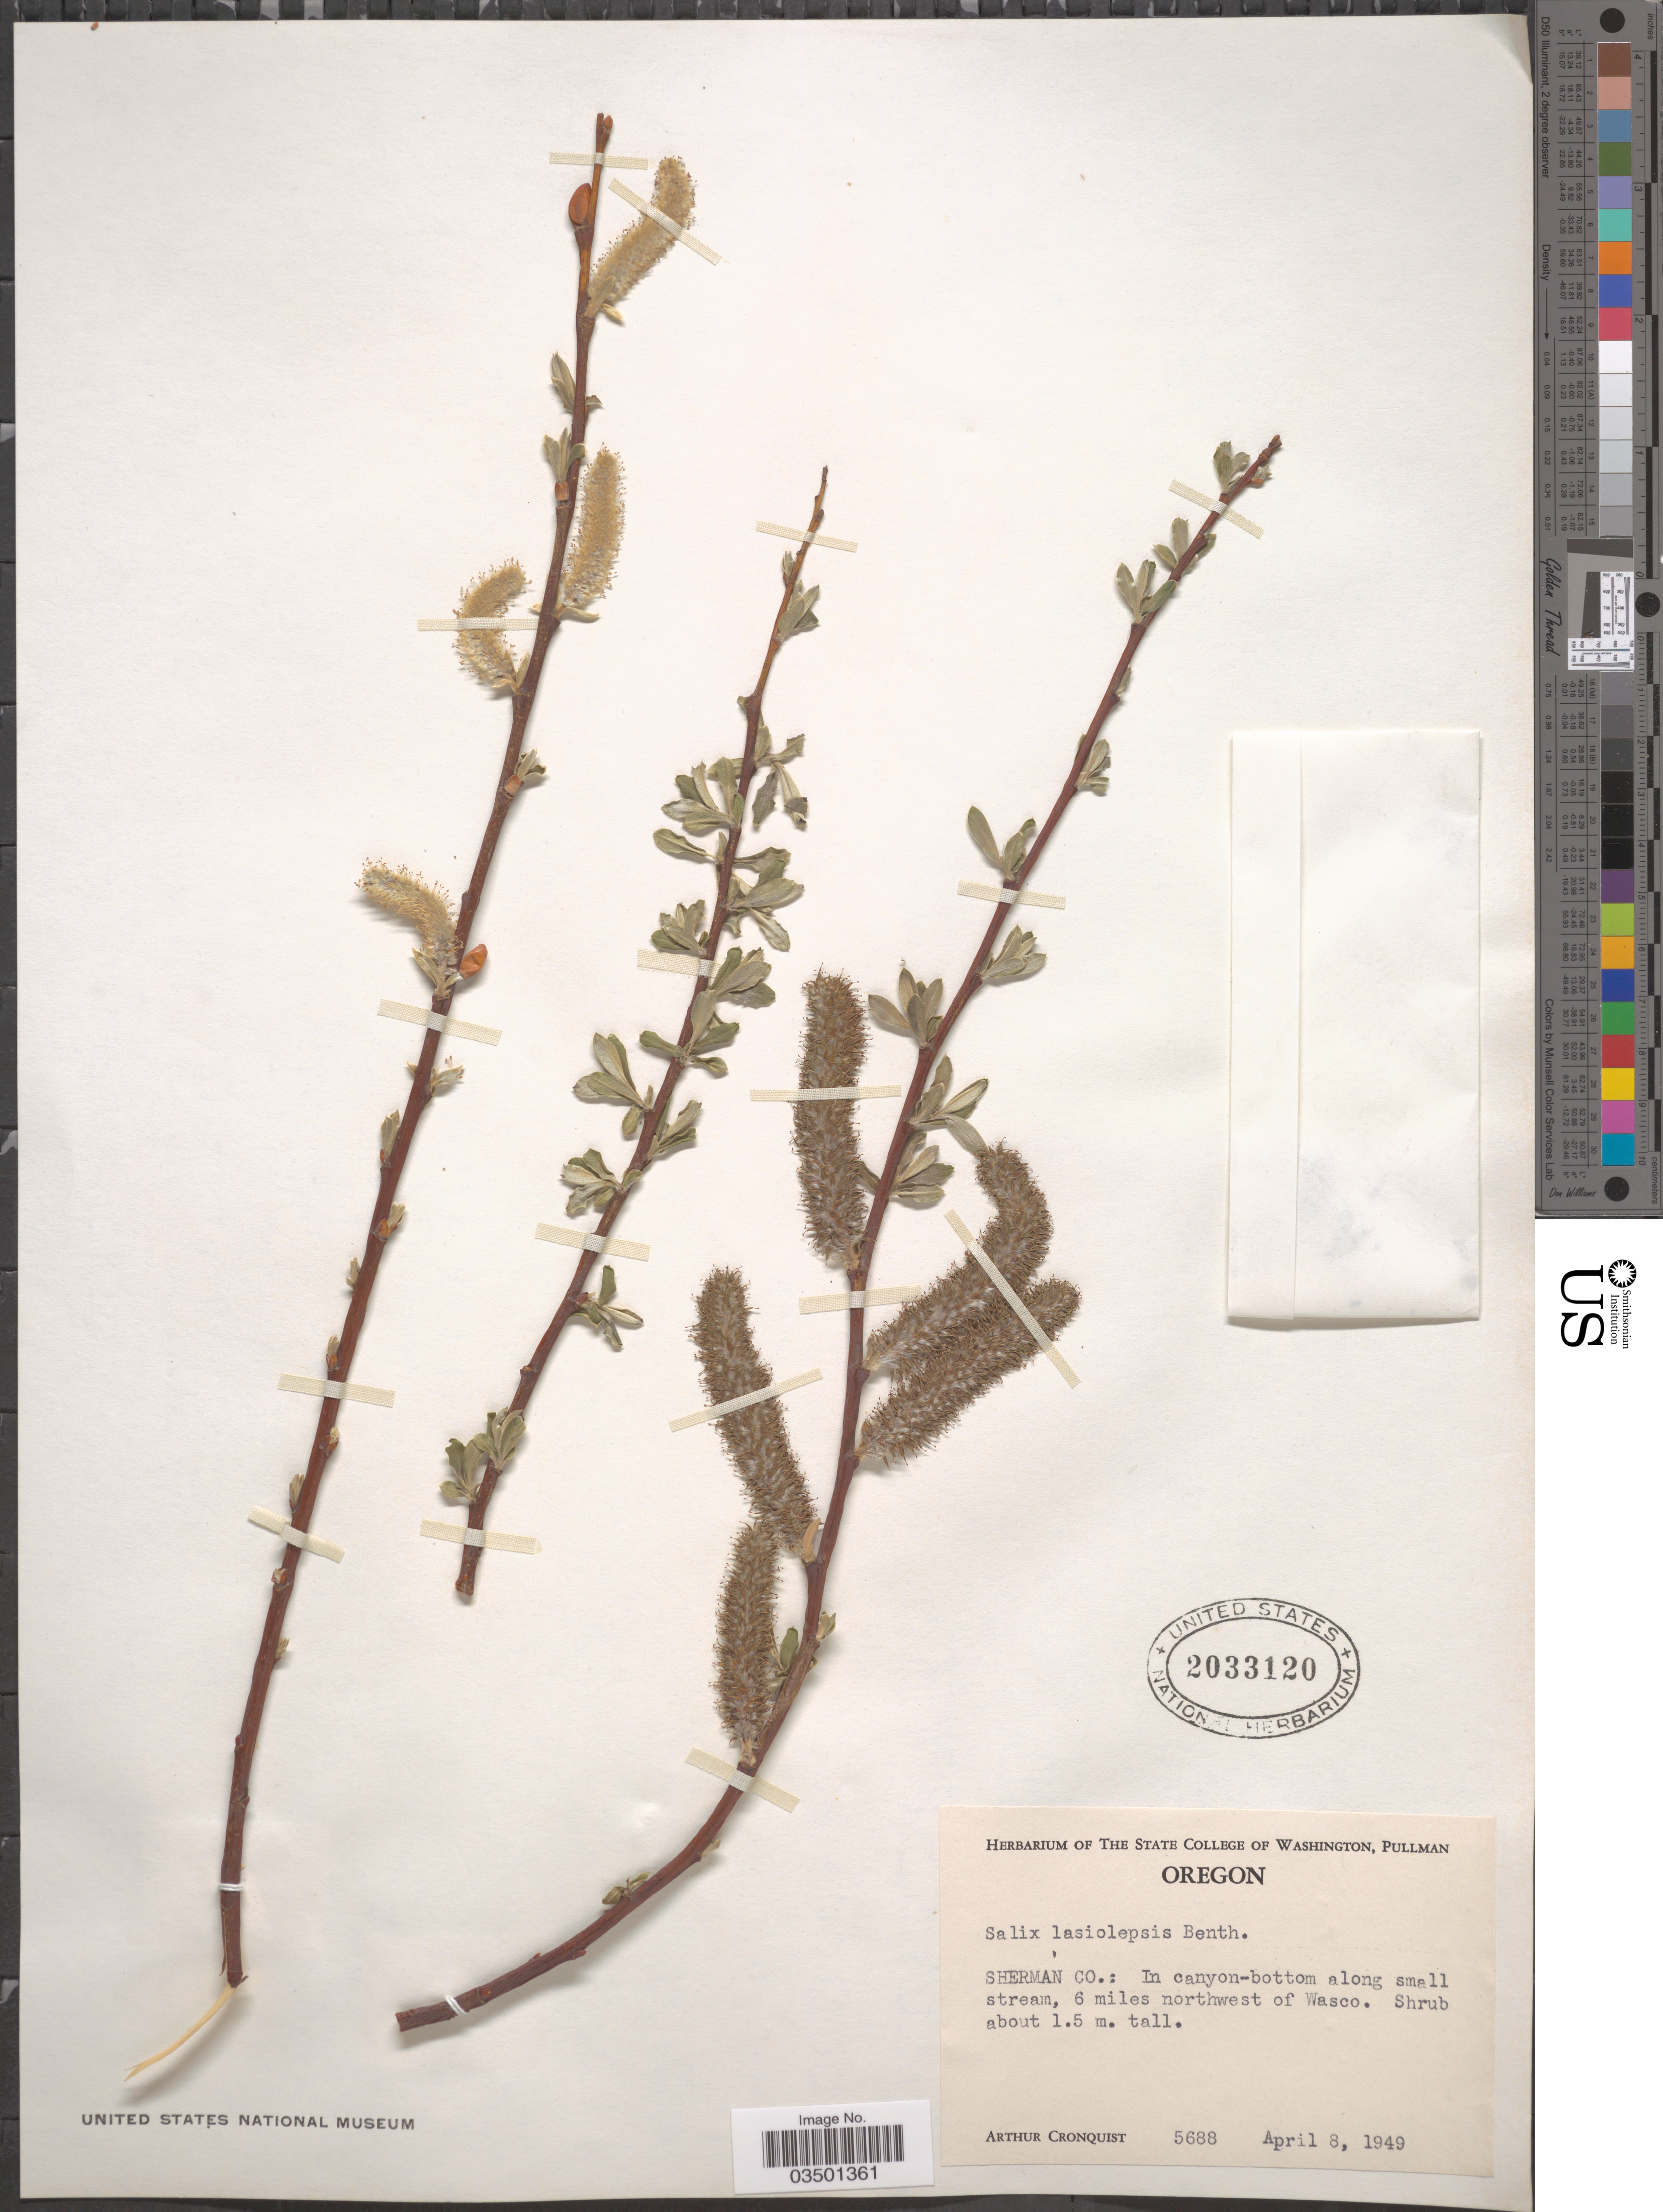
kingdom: Plantae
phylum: Tracheophyta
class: Magnoliopsida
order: Malpighiales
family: Salicaceae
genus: Salix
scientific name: Salix lasiolepis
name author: Benth.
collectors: A. J. Cronquist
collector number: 5688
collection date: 1949-04-08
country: United States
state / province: Oregon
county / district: Sherman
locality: Sherman Co.: In canyon-bottom along small stream, 6 miles northwest of Wasco.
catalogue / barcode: US 2033120